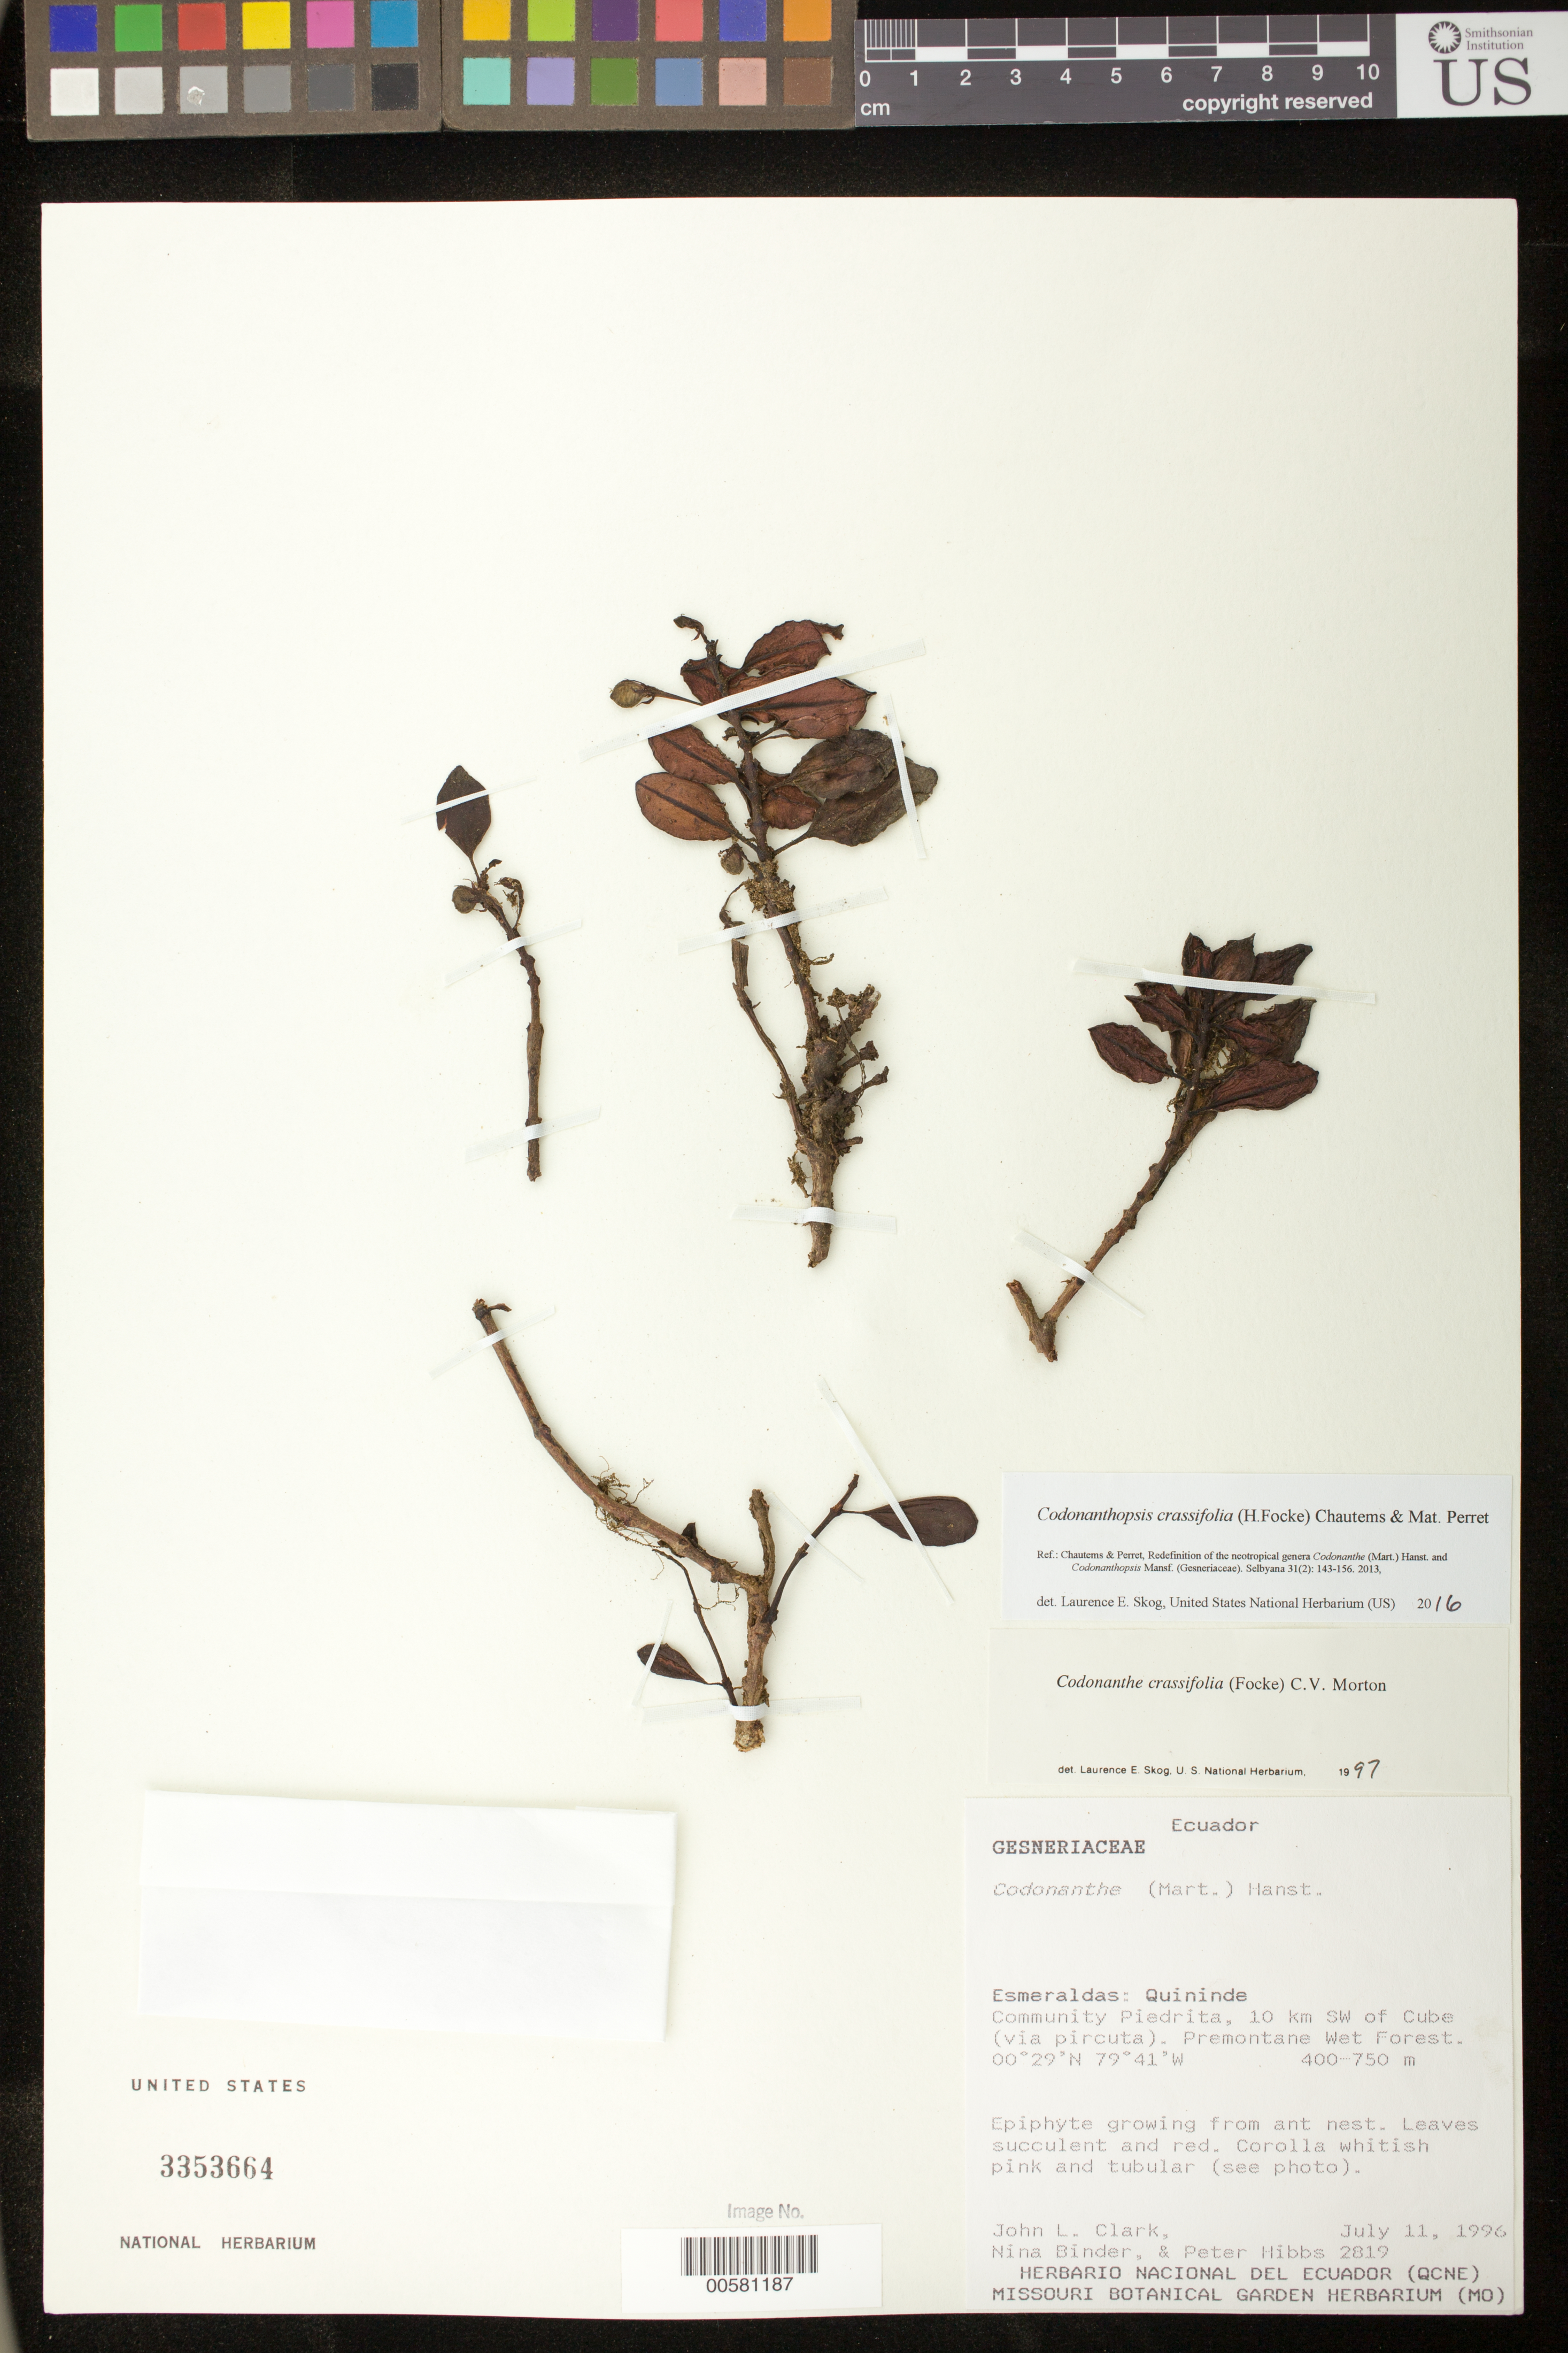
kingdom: Plantae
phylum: Tracheophyta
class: Magnoliopsida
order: Lamiales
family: Gesneriaceae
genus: Codonanthopsis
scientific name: Codonanthopsis crassifolia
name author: (H. Focke) Chautems & Mat.Perret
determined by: Skog, Laurence E.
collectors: J. L. Clark, N. Binder & P. Hibbs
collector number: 2819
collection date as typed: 11 Jul 1996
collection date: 1996-07-11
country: Ecuador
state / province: Esmeraldas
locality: Quininde, community Piedrita, 10 km SW of Cube (via pircuta)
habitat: Premontane wet forest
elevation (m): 400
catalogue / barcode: US 3353664